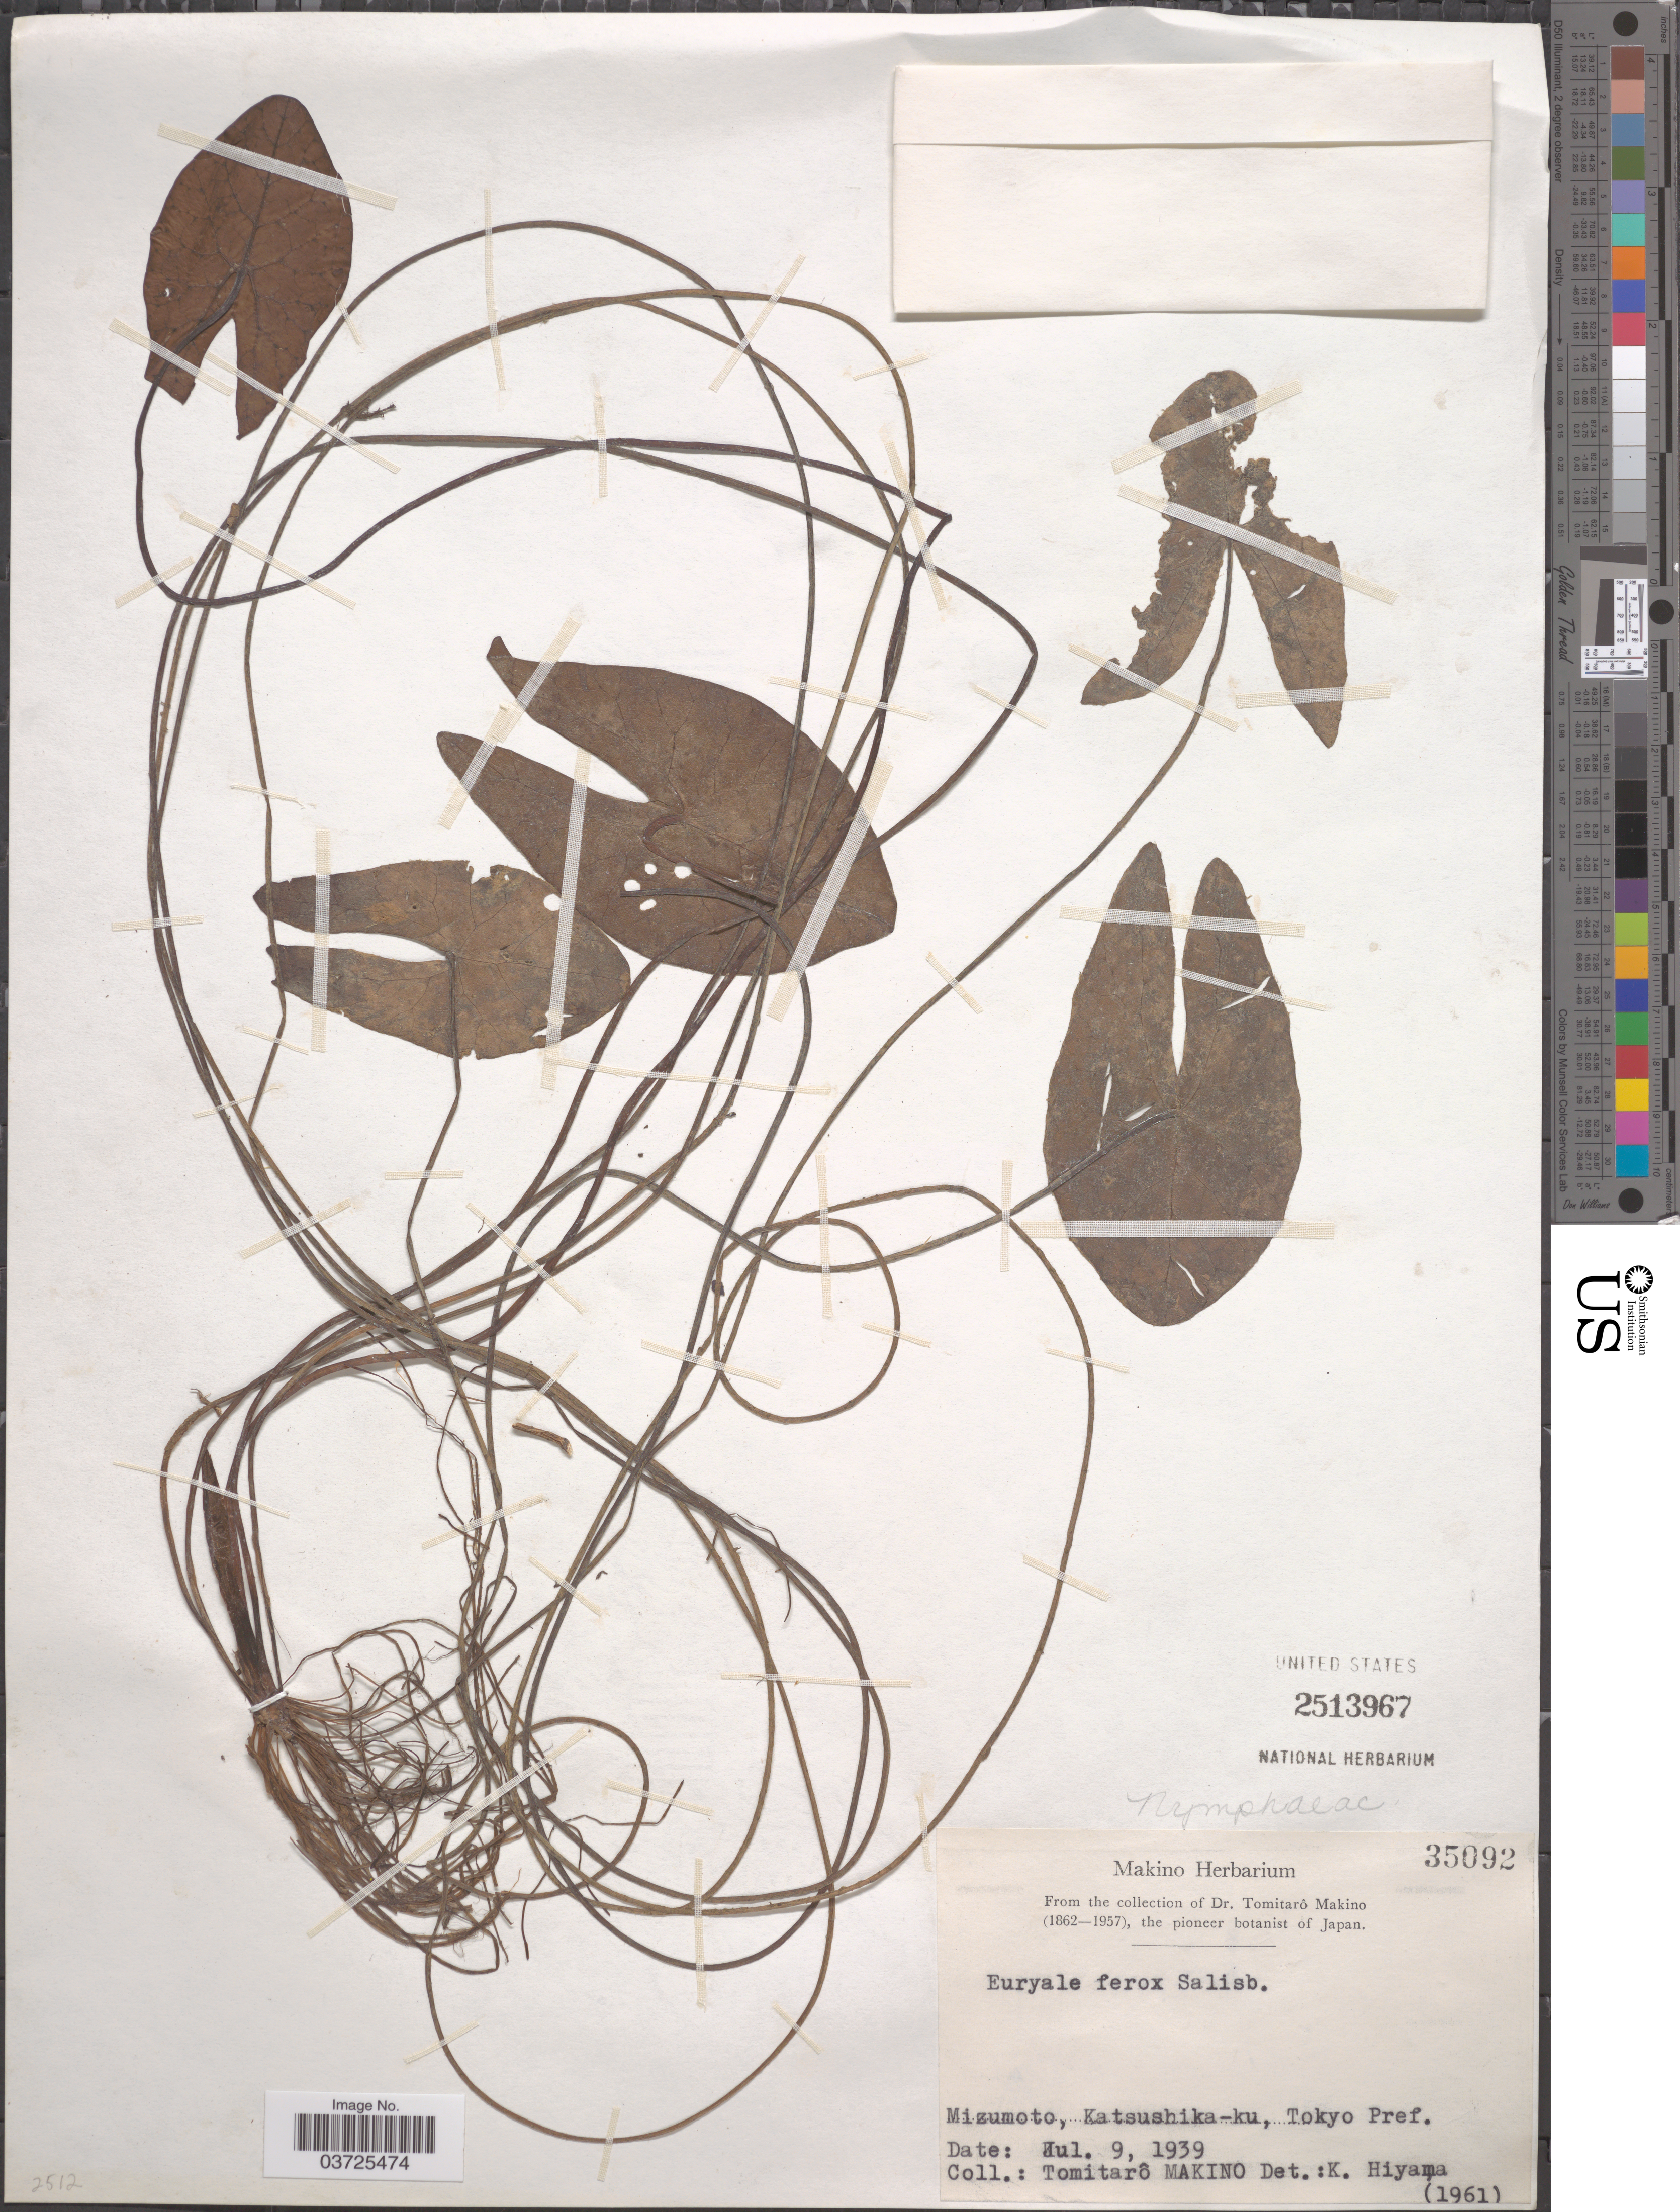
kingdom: Plantae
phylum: Tracheophyta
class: Magnoliopsida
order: Nymphaeales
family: Nymphaeaceae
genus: Euryale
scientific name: Euryale ferox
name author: Salisb.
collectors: T. Makino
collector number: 35092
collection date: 1939-07-09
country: Japan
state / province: Tokyo, Federal City of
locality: Mizumoto, Katsushika-ku, Tokyo Pref.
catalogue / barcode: US 2513967